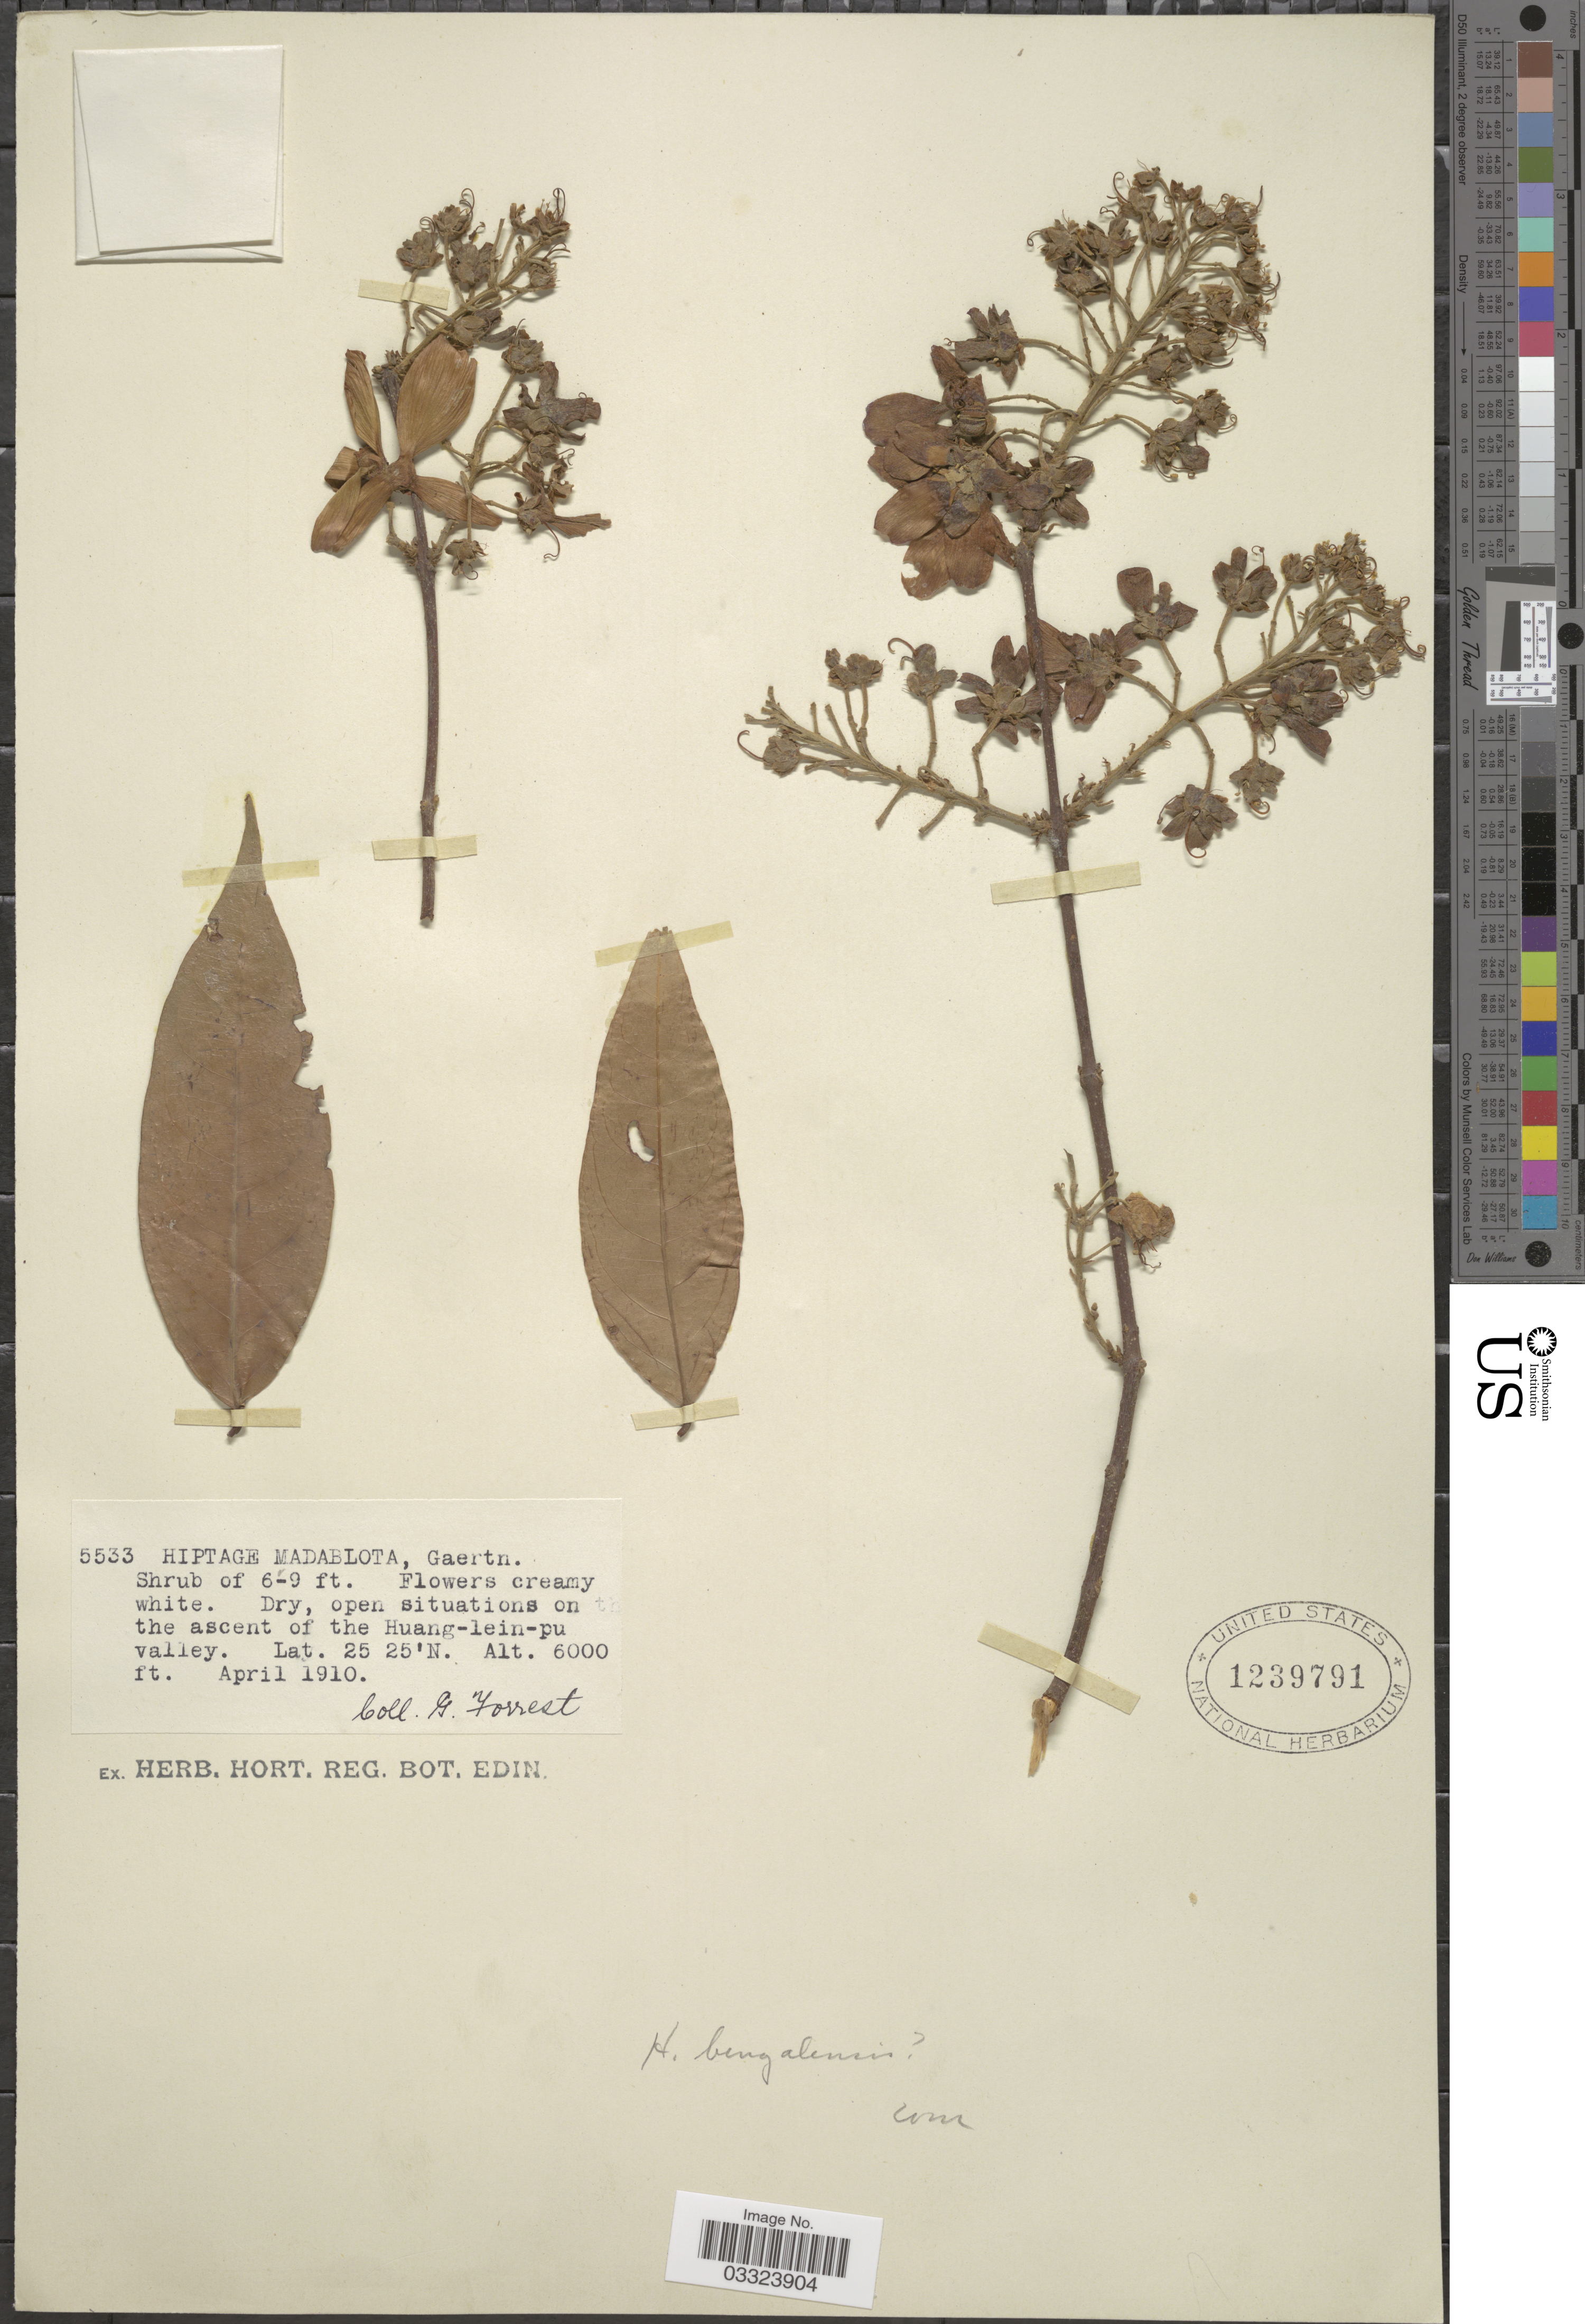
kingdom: Plantae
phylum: Tracheophyta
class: Magnoliopsida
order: Malpighiales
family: Malpighiaceae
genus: Hiptage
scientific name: Hiptage benghalensis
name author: (L.) Kurz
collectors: G. Forrest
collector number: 5533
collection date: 1910-04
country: China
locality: Dry, open situations on the ascent of the Huang-lein-pu valley.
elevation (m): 1829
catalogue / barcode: US 1239791